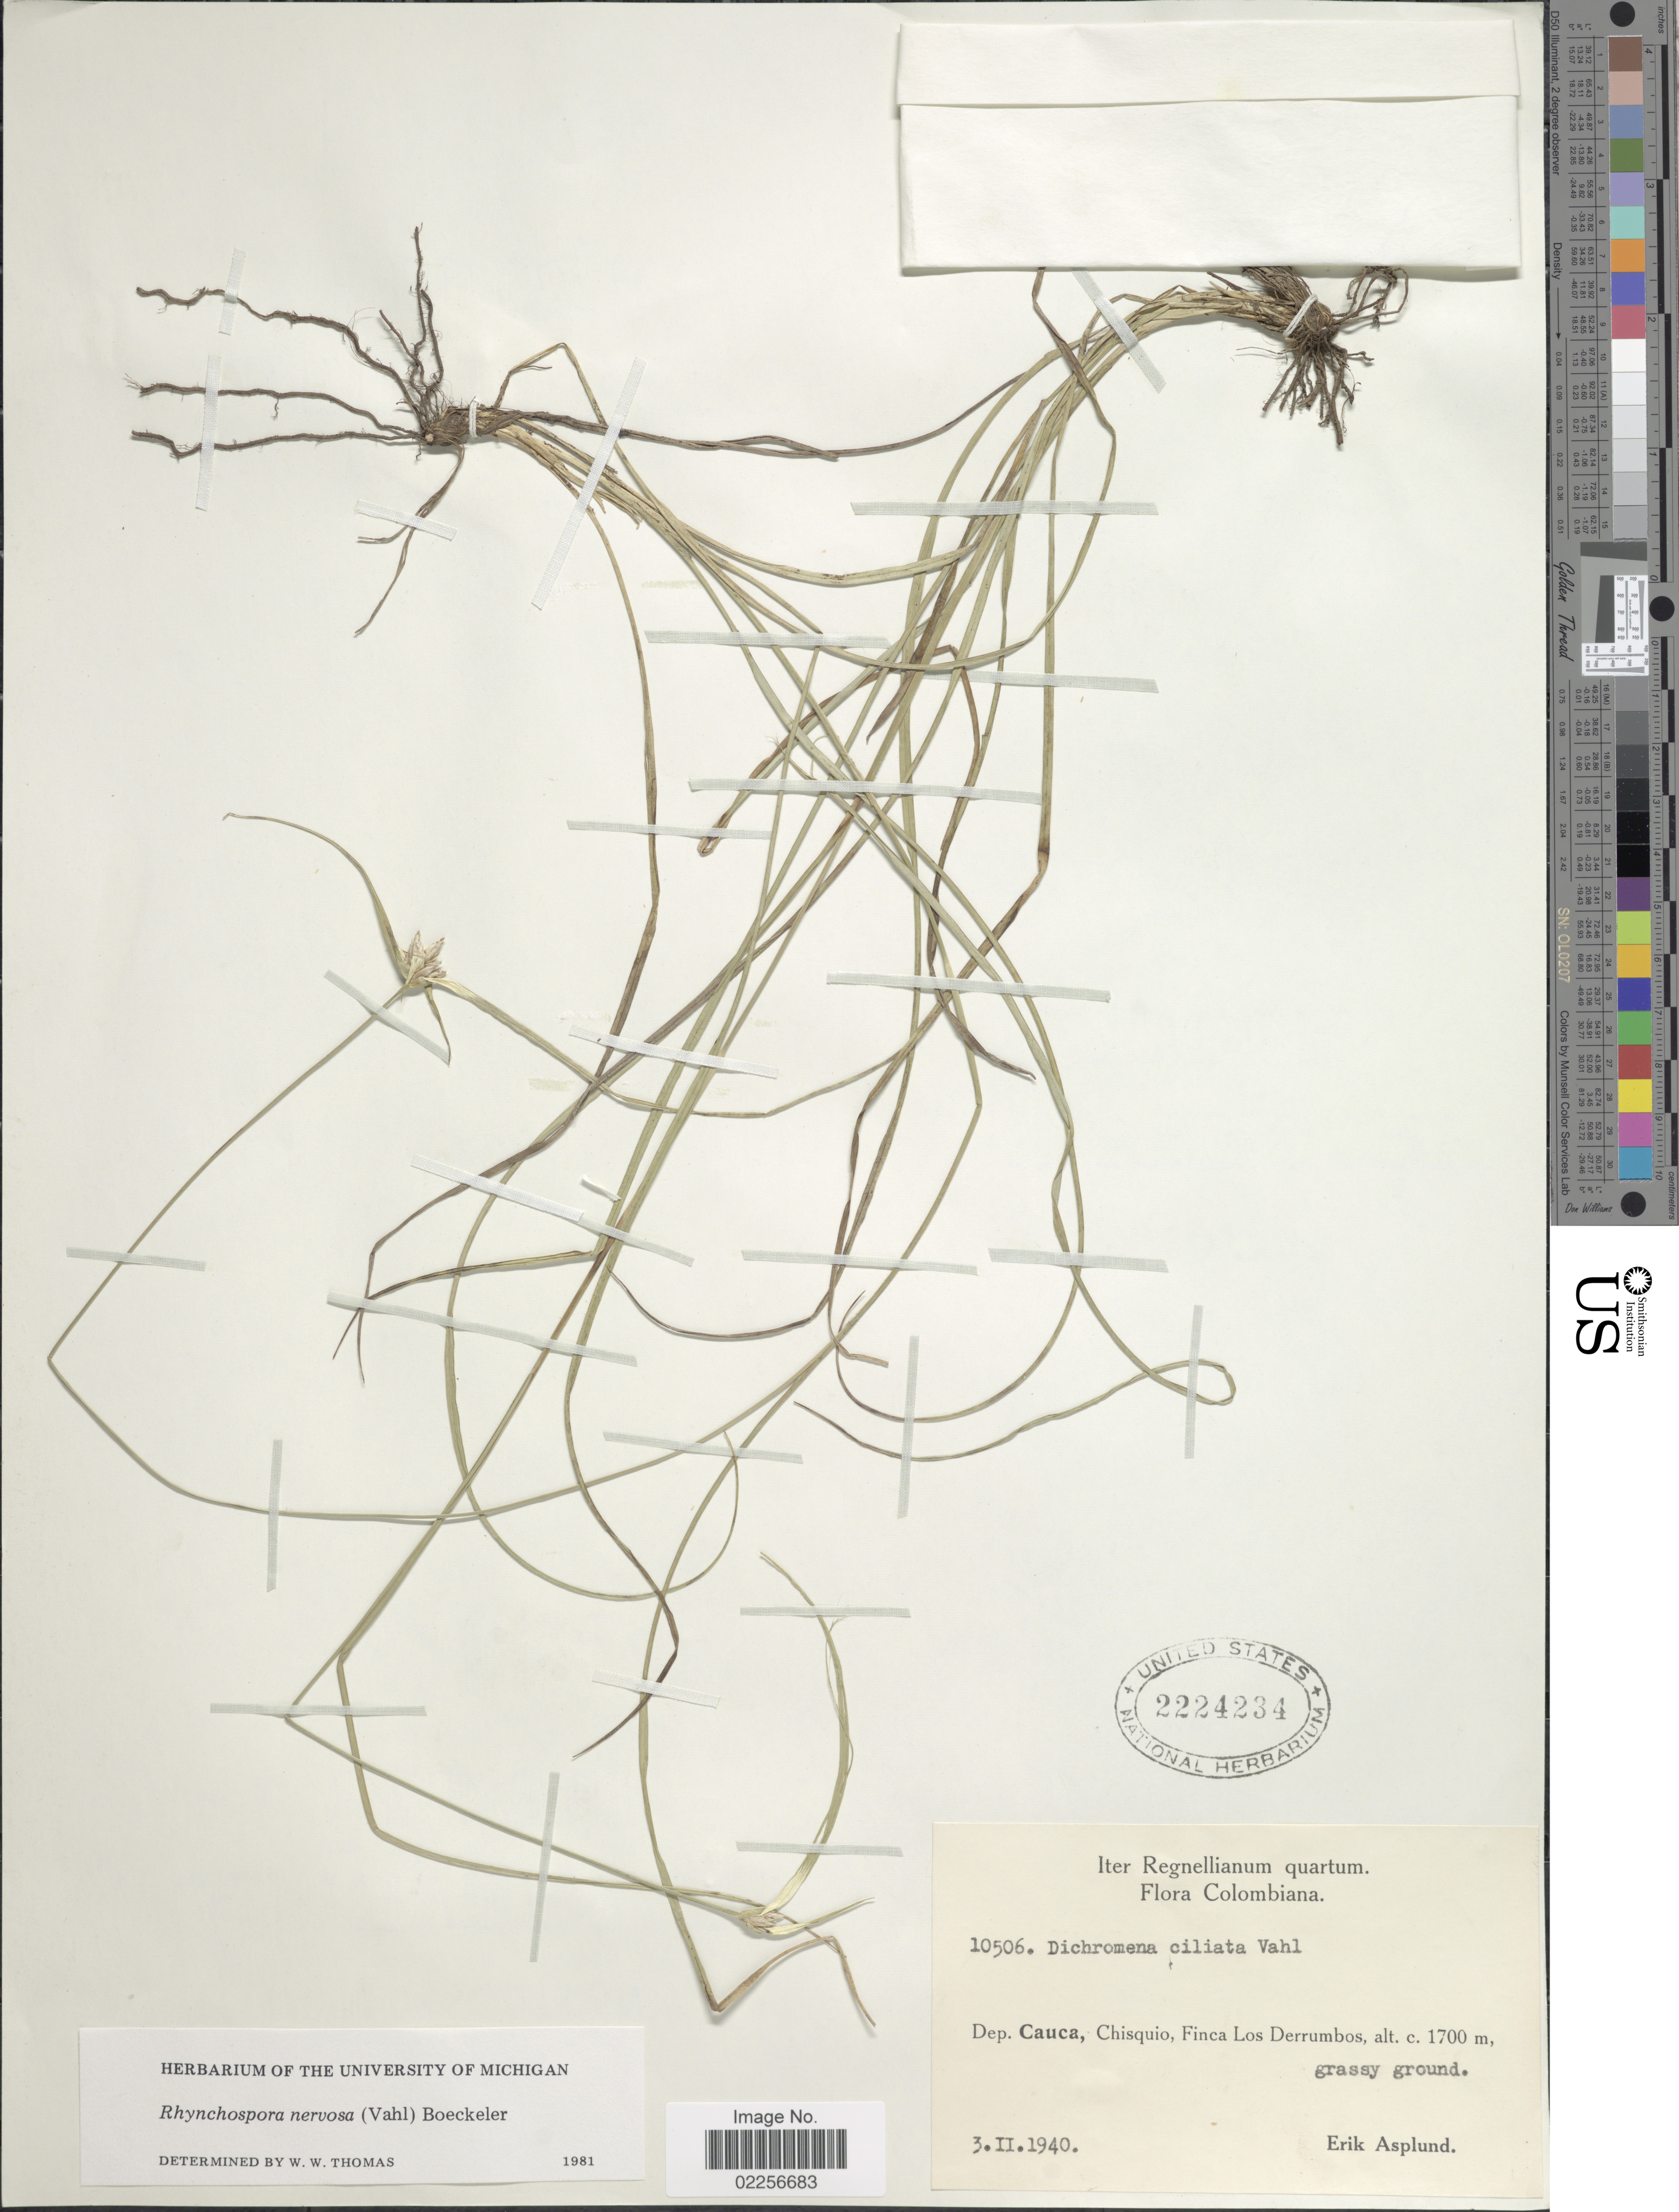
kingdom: Plantae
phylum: Tracheophyta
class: Liliopsida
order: Poales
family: Cyperaceae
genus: Rhynchospora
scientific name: Rhynchospora nervosa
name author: (Vahl) Boeckeler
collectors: E. Asplund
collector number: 10506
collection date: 1940-02-03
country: Colombia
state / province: Cauca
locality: Chisquio, Finca Los Derrumbos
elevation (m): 1700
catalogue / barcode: US 2224234